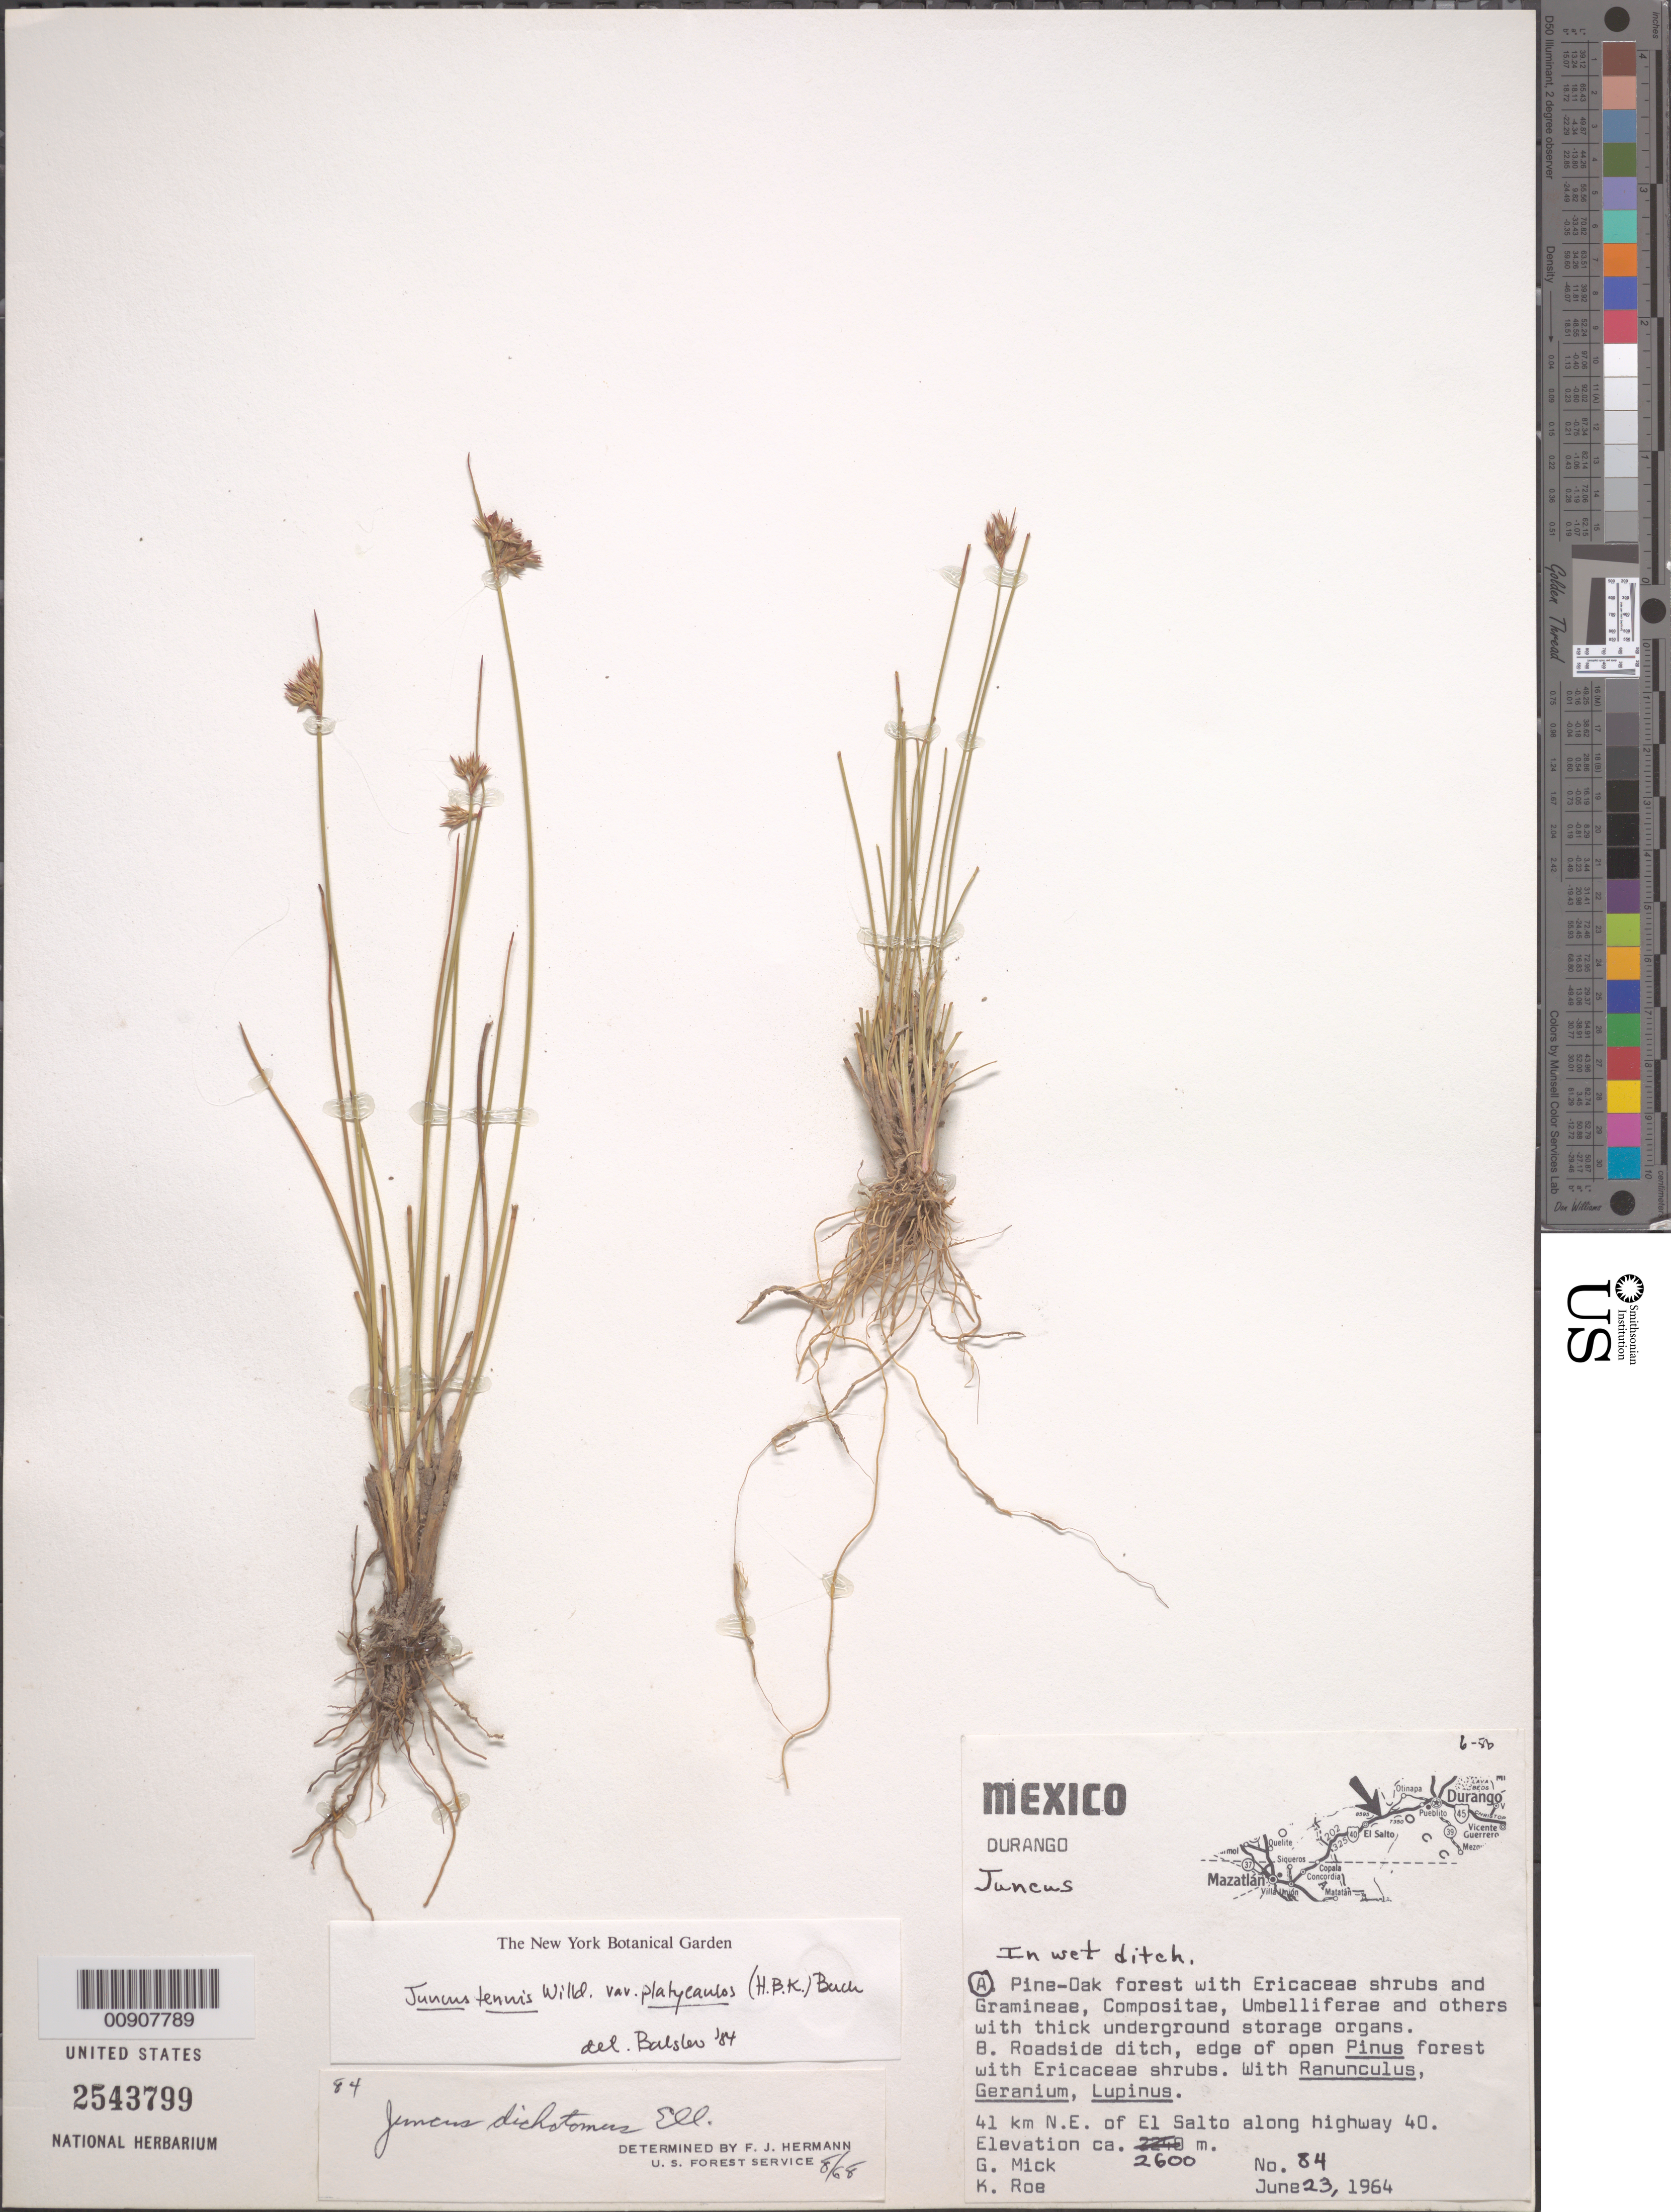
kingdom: Plantae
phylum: Tracheophyta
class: Liliopsida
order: Poales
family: Juncaceae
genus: Juncus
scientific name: Juncus tenuis var. platycaulos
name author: Buchenau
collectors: G. Mick & K. E. Roe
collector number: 84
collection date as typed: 23 Jun 1964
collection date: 1964-06-23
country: Mexico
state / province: Durango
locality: Durango: 41 km NE of El Salto along highway 40.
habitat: In wet ditch. Pine-Oak forest w/Ericaceae shrubs & Gramineae, Compositae, Umbelliferae & others w/ thick underground organs.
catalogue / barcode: US 2543799